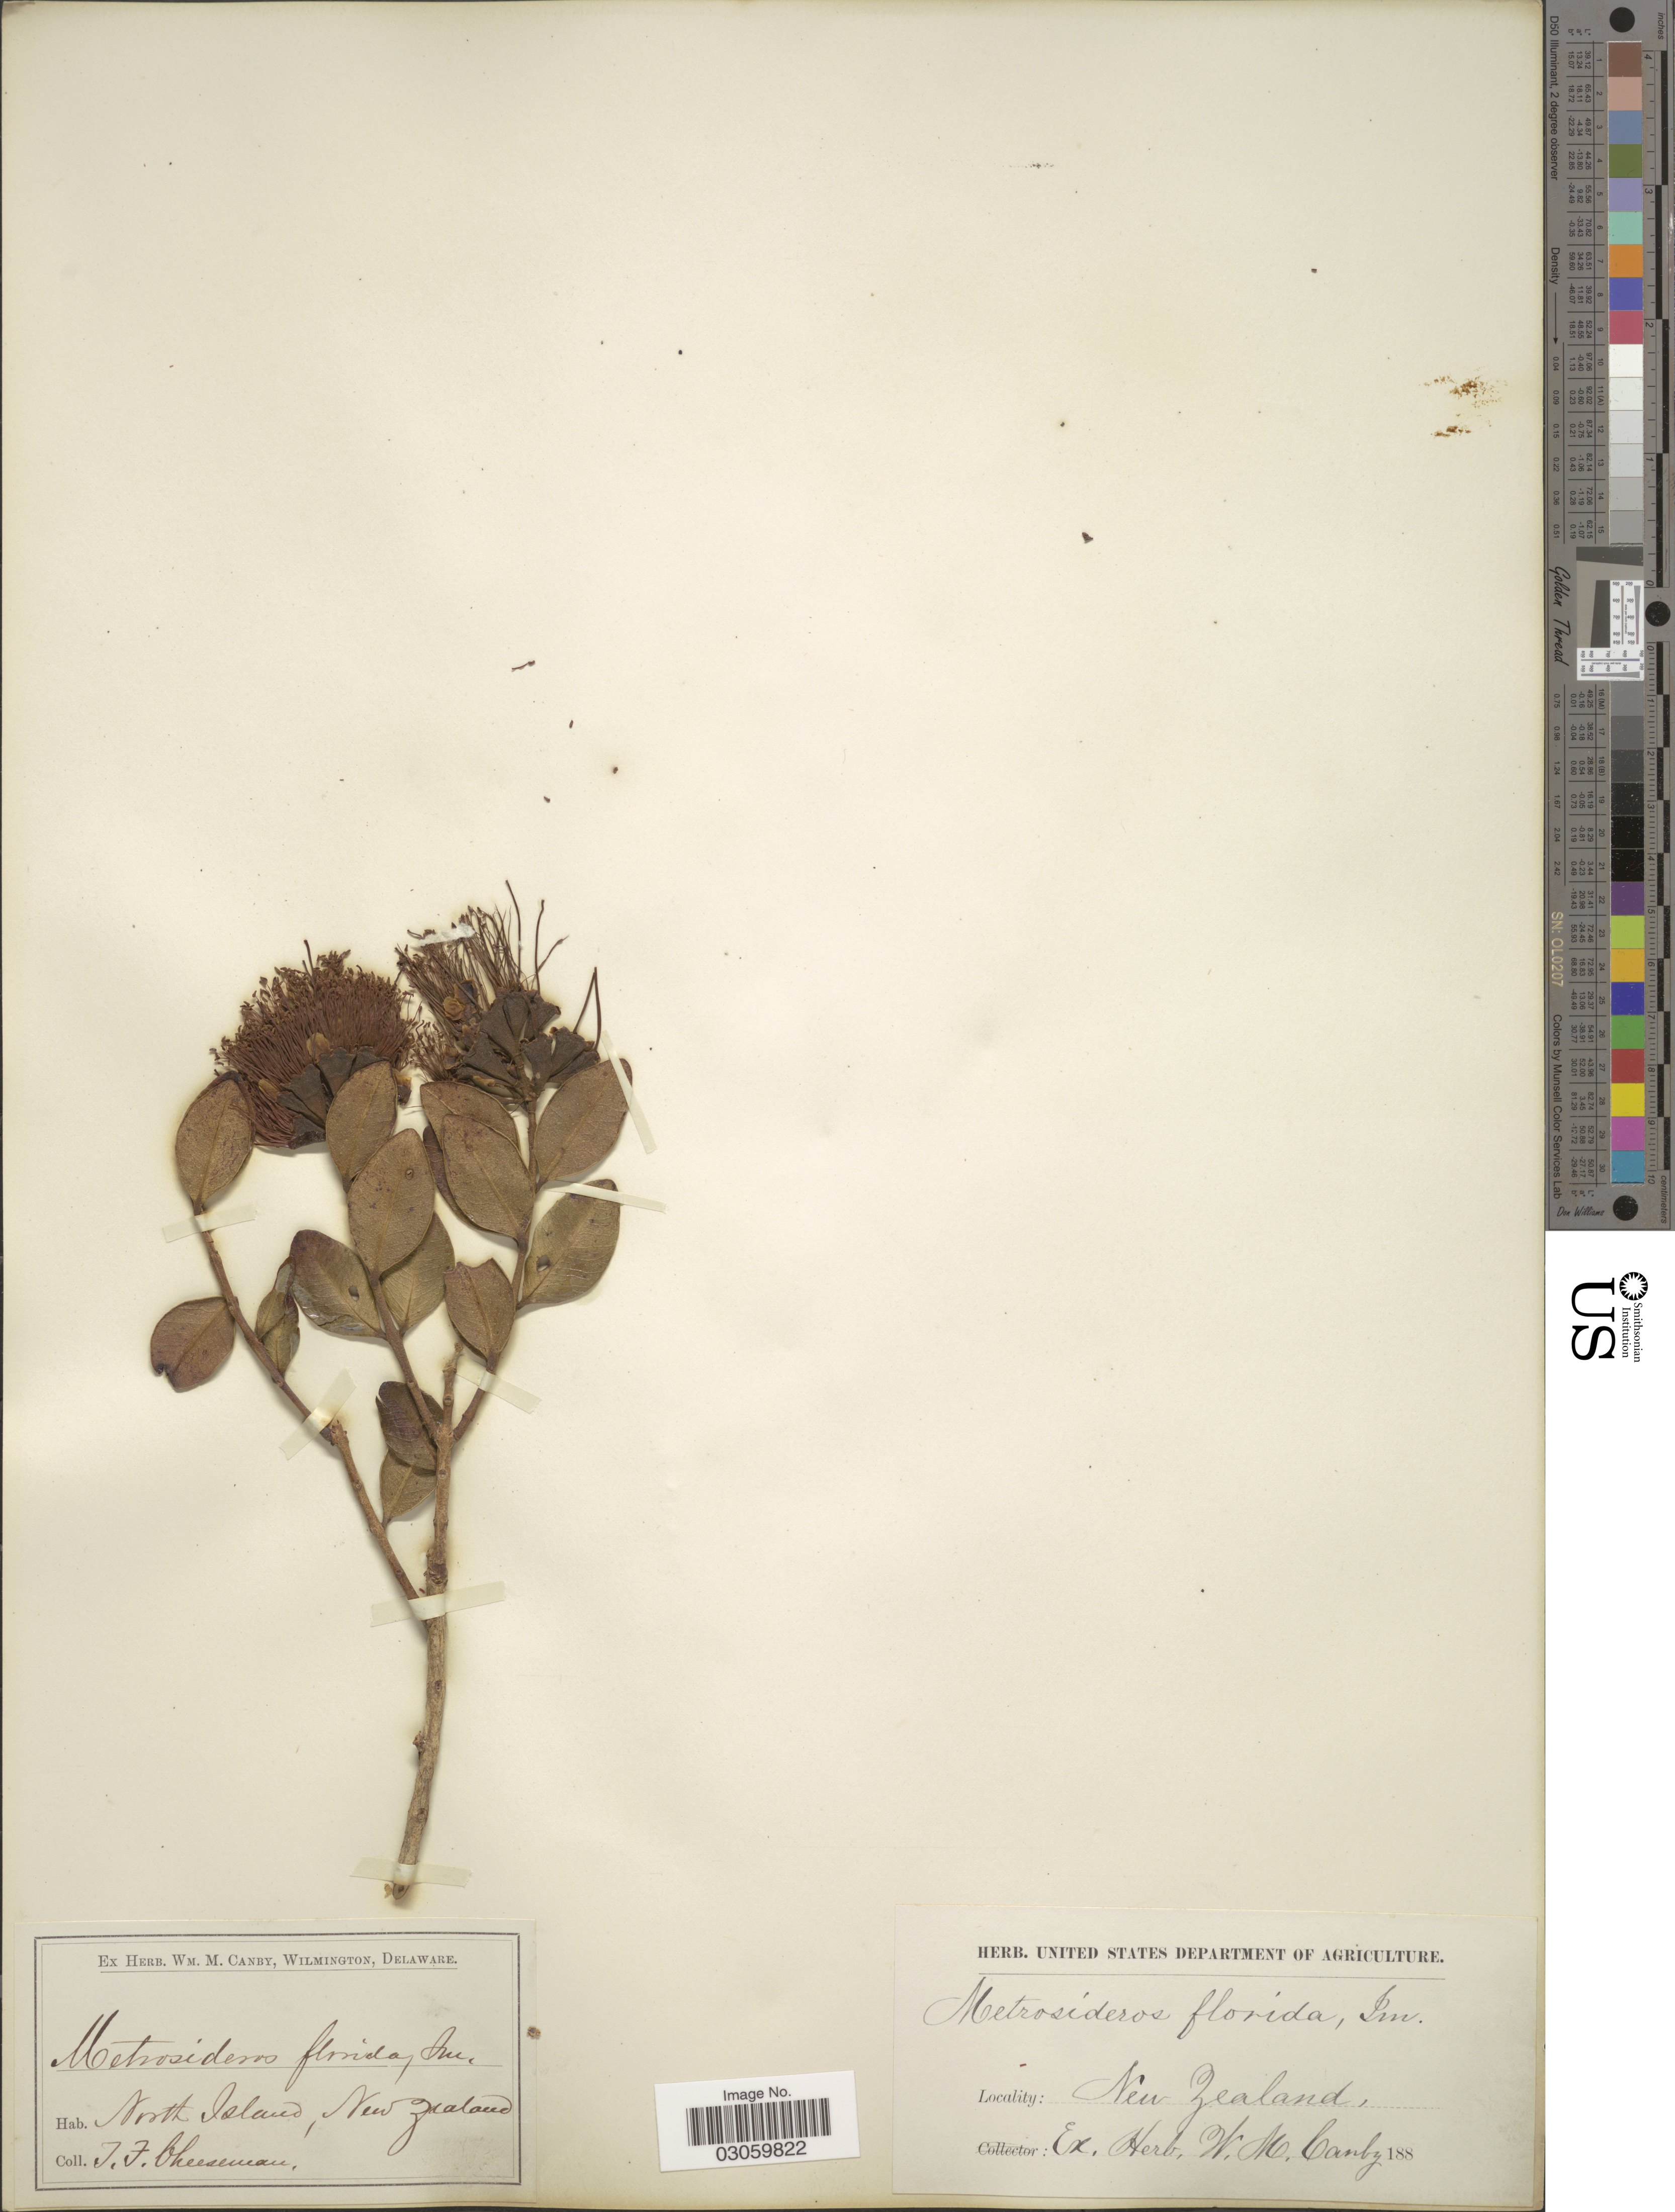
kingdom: Plantae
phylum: Tracheophyta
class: Magnoliopsida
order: Myrtales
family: Myrtaceae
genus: Metrosideros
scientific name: Metrosideros scandens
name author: Banks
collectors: T. F. Cheeseman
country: New Zealand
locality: North Island.